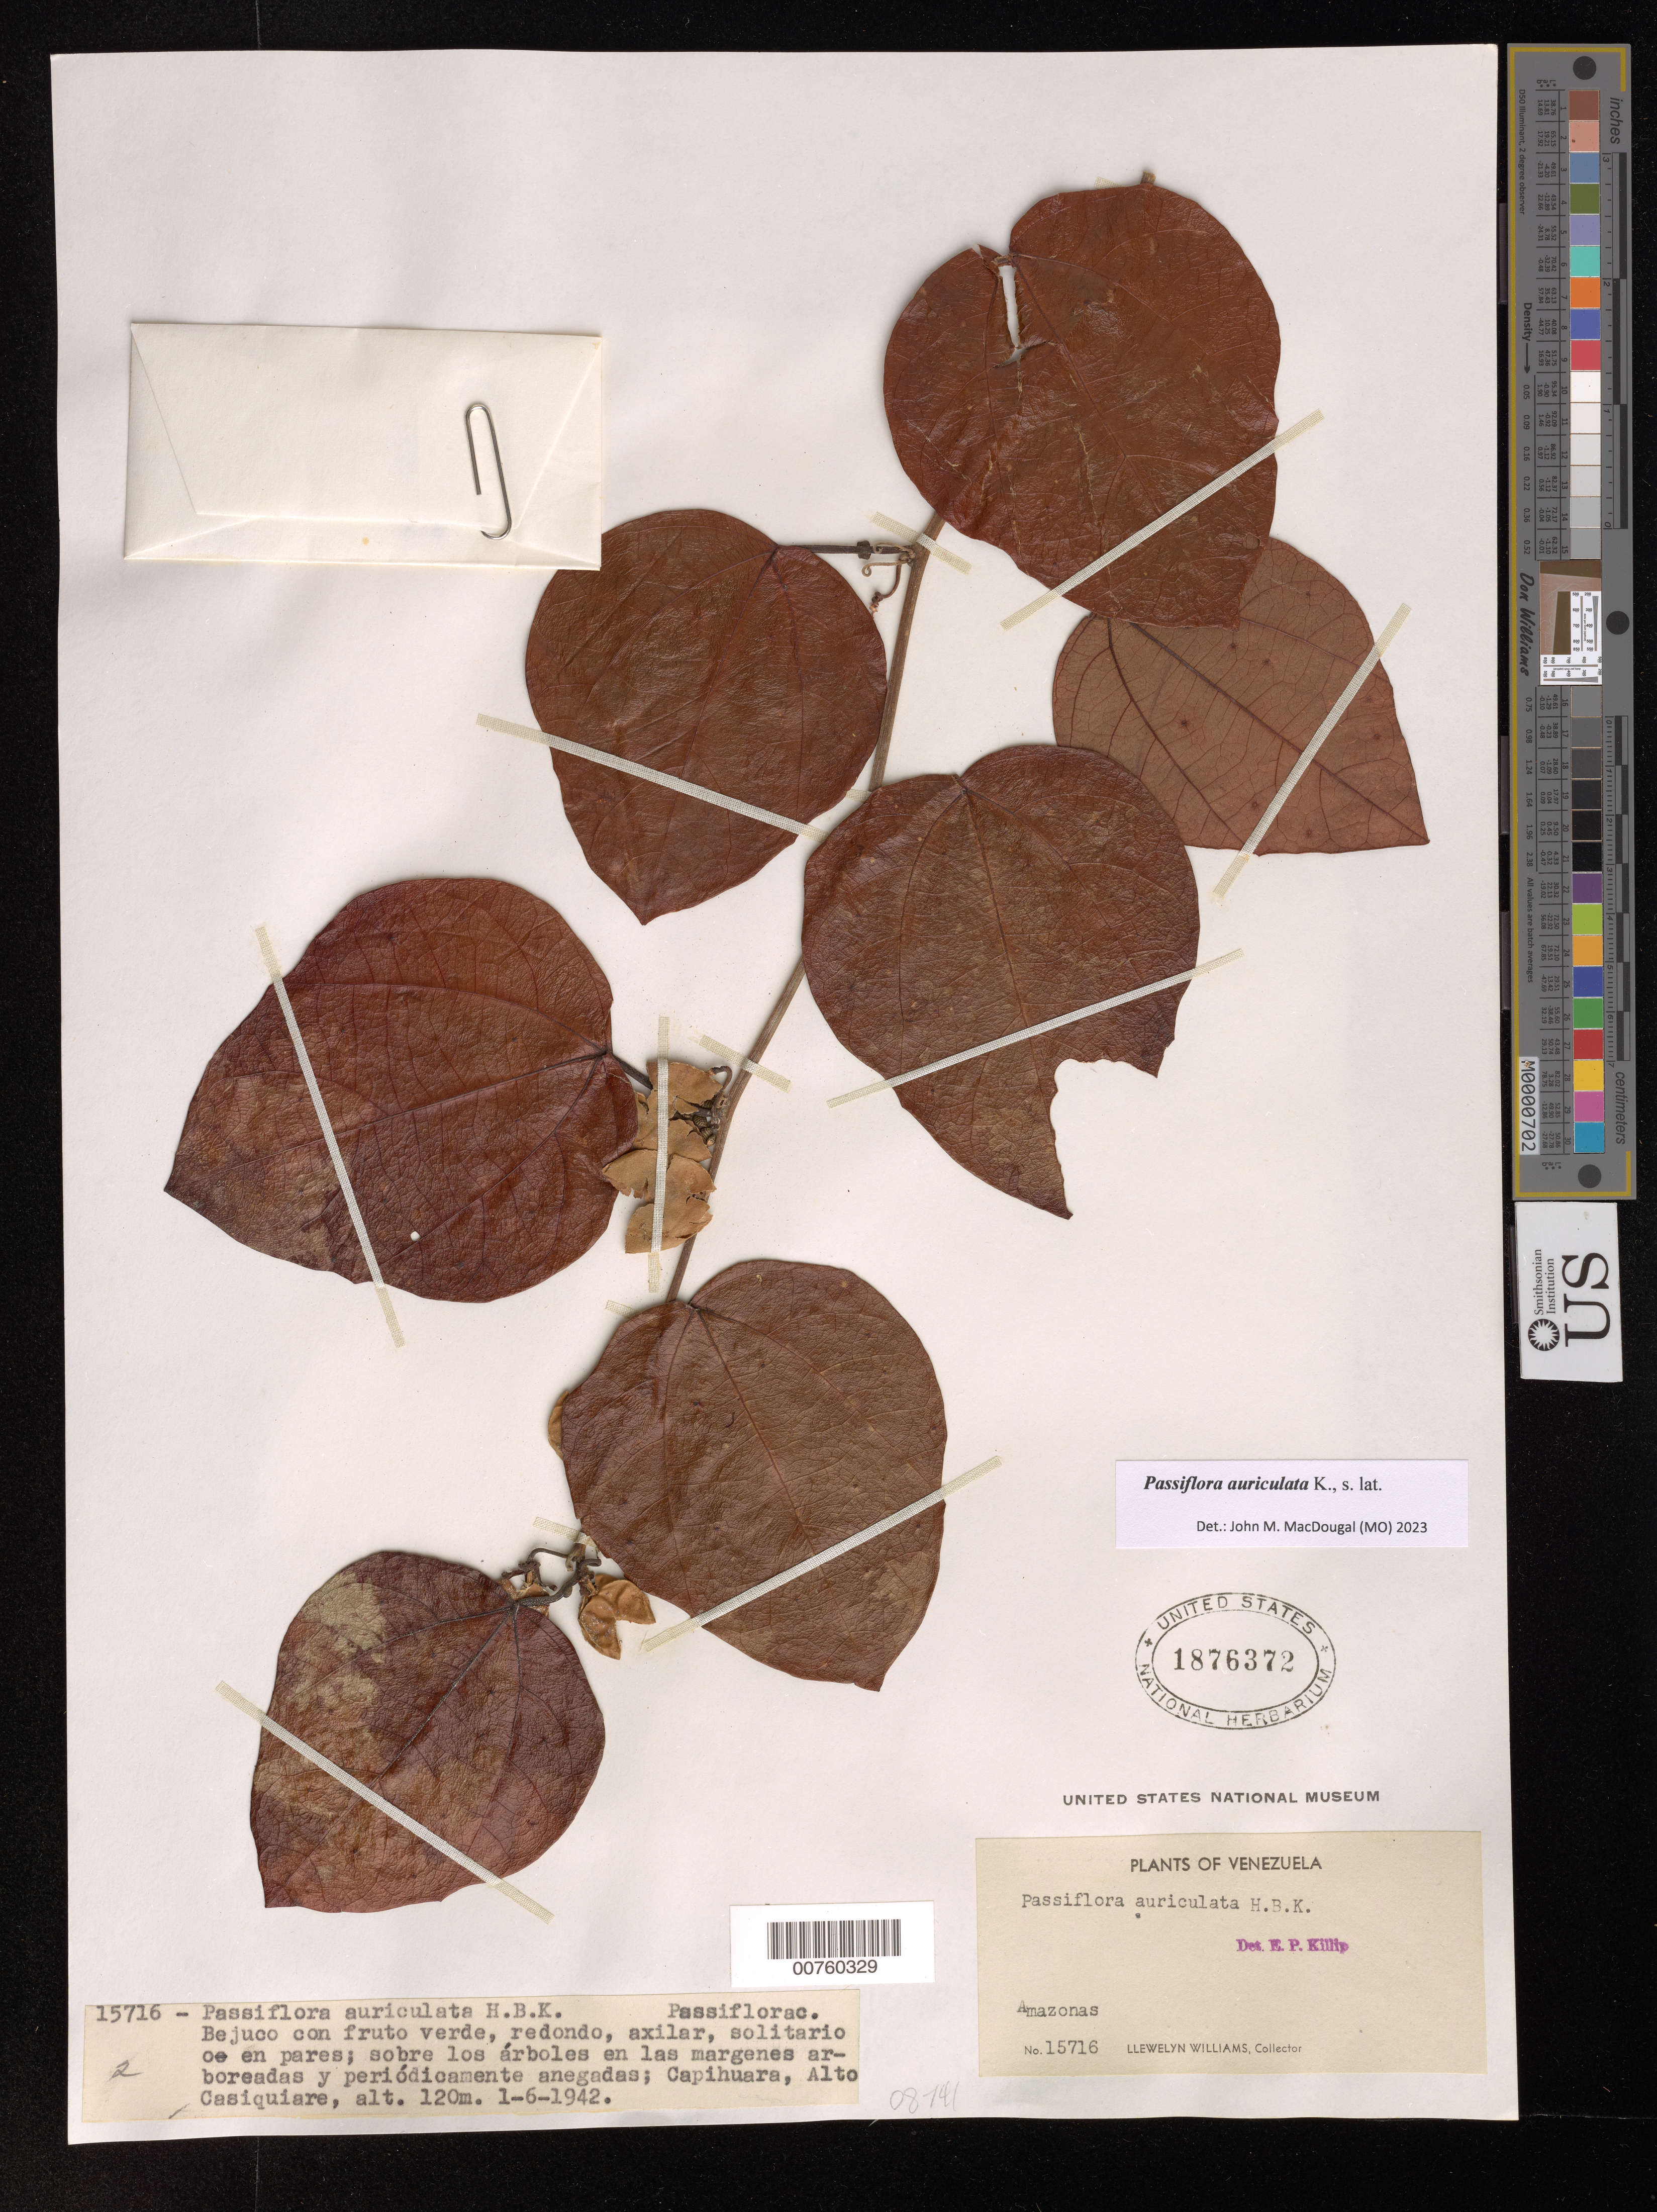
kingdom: Plantae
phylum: Tracheophyta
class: Magnoliopsida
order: Malpighiales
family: Passifloraceae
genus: Passiflora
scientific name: Passiflora auriculata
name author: Kunth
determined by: Killip, Ellsworth P.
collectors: Ll. Williams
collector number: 15716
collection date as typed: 1-Jun-42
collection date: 1942-06-01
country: Venezuela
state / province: Amazonas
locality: Capihuara, Alto Casiquiare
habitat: Sobre los arboles en la margen arboreadas y periodicamente inundada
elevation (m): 120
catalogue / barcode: US 1876372